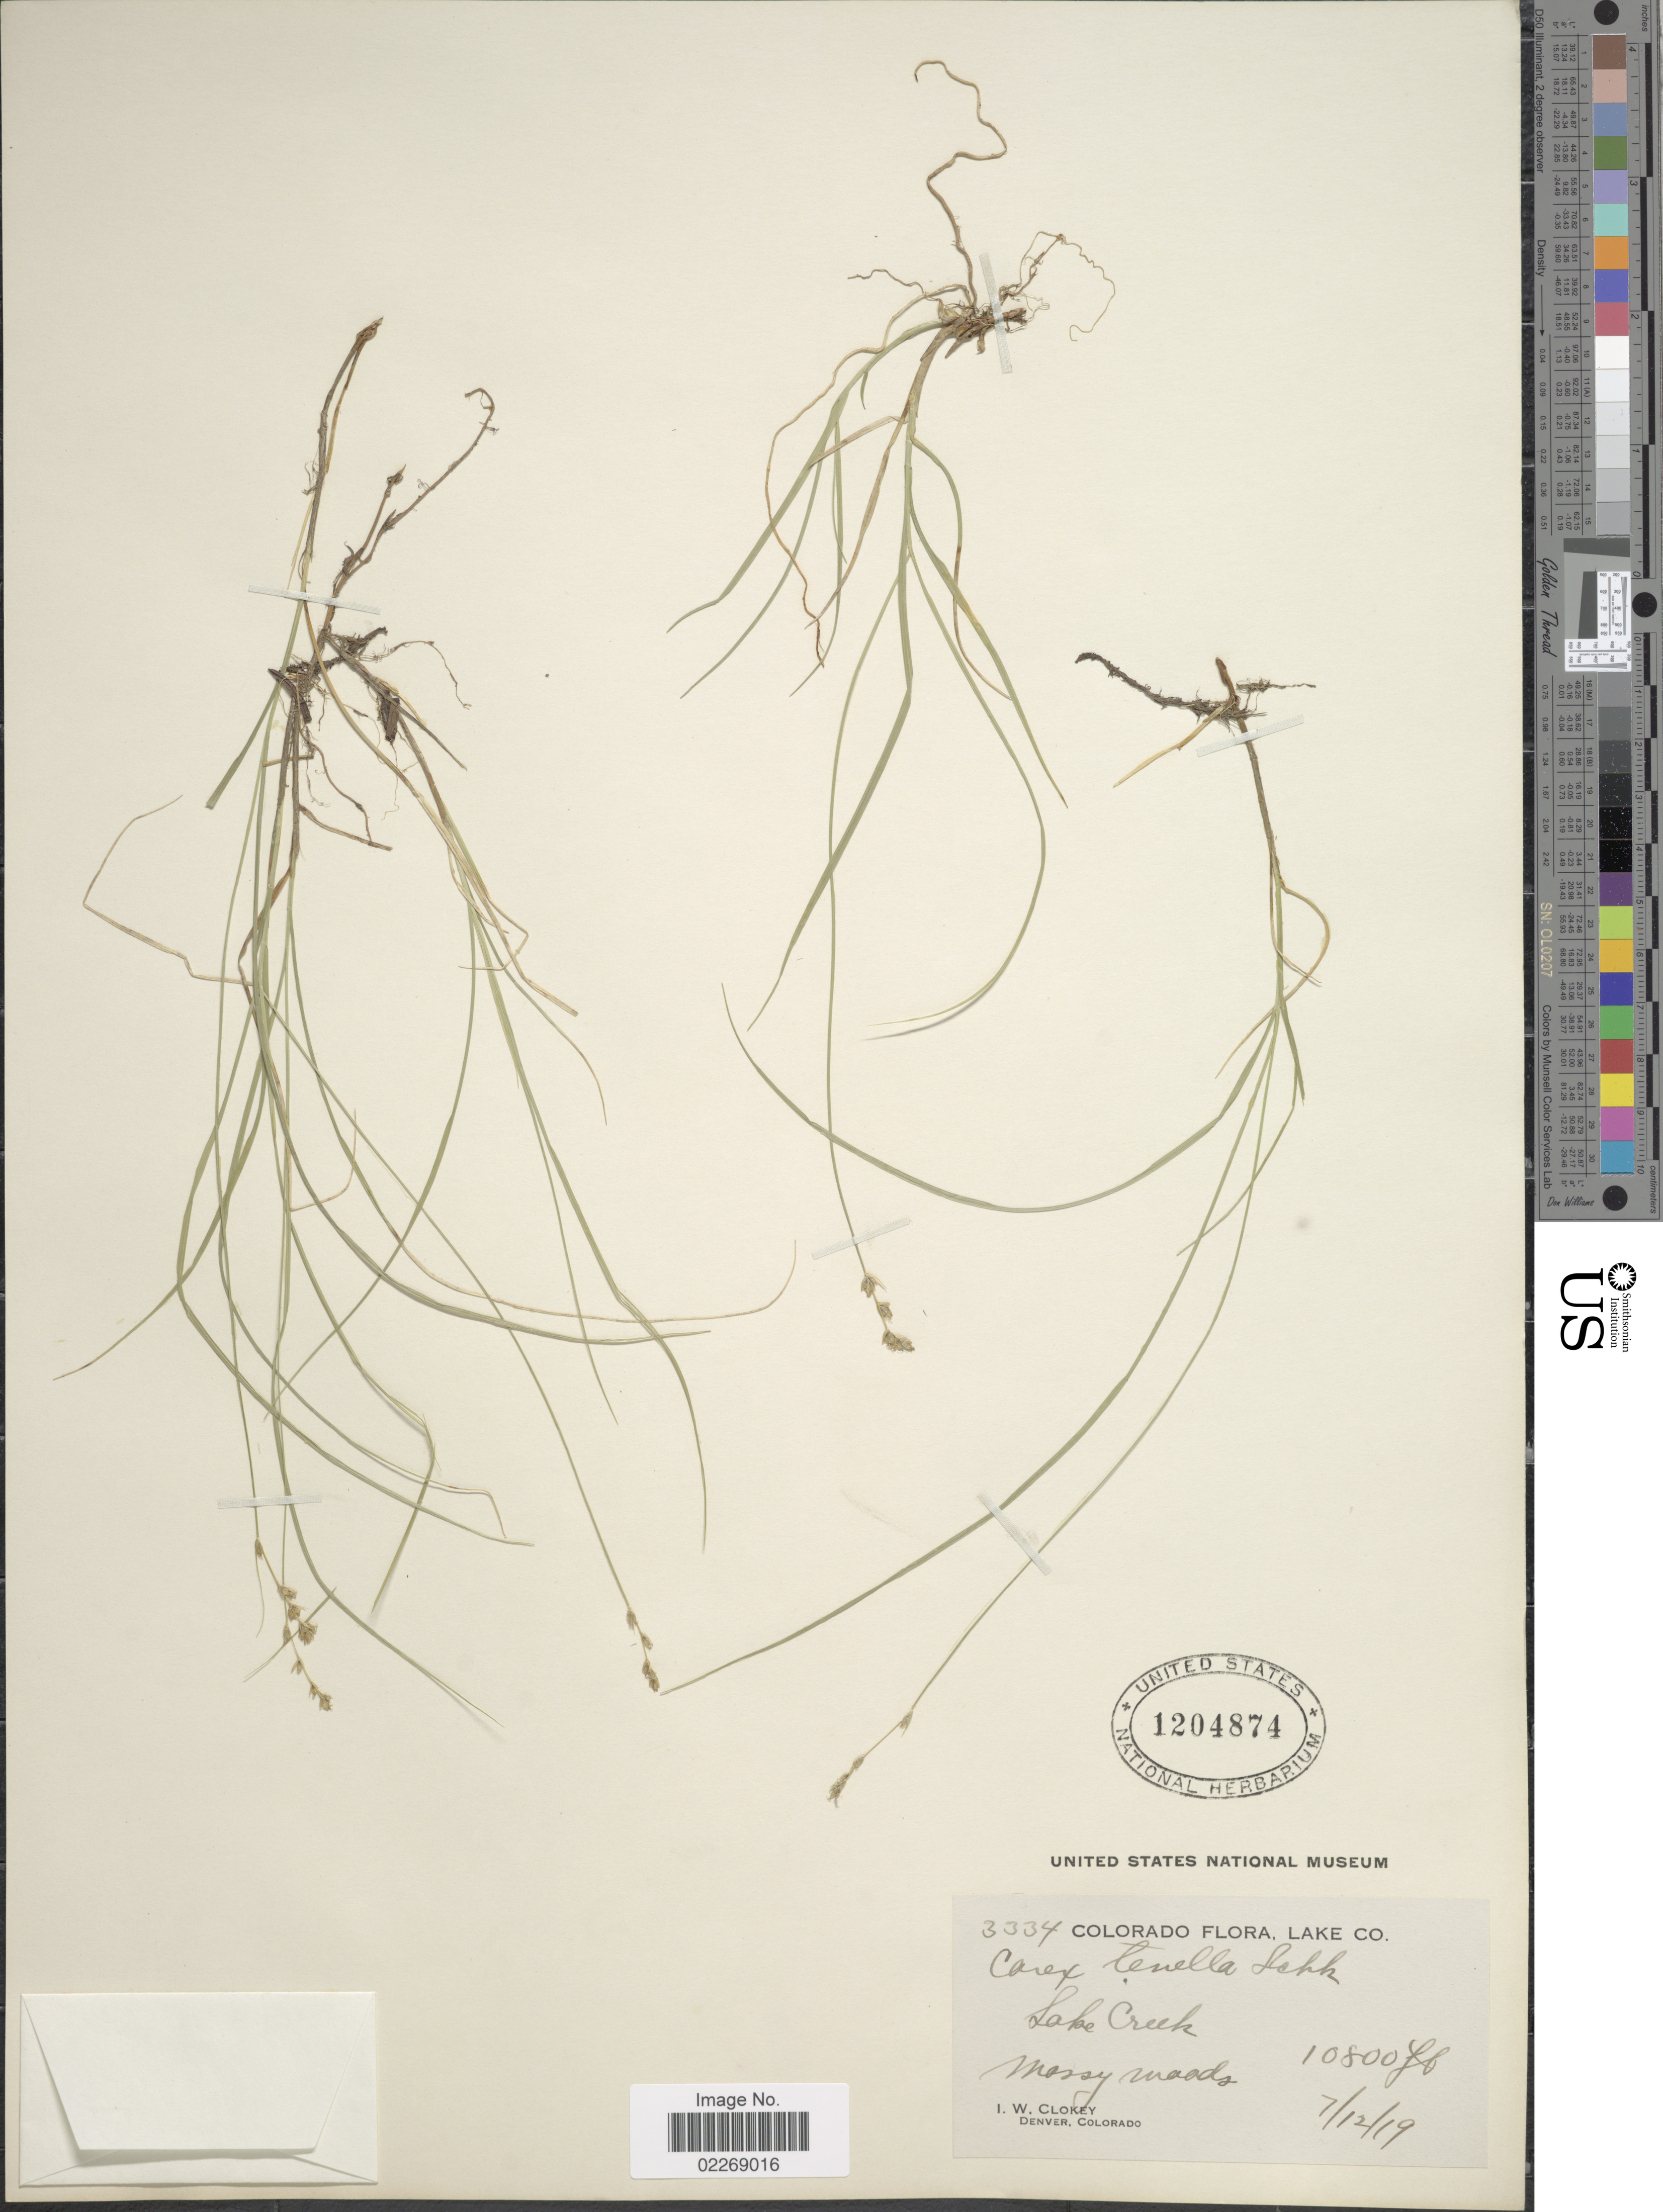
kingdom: Plantae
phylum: Tracheophyta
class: Liliopsida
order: Poales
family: Cyperaceae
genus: Carex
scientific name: Carex disperma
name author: Dewey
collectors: I. W. Clokey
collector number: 3334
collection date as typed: Transcribed d/m/y: 12/7/19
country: United States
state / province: Colorado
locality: Lake Co, lake Creek, Mossy woods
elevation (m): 3292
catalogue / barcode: US 1204874